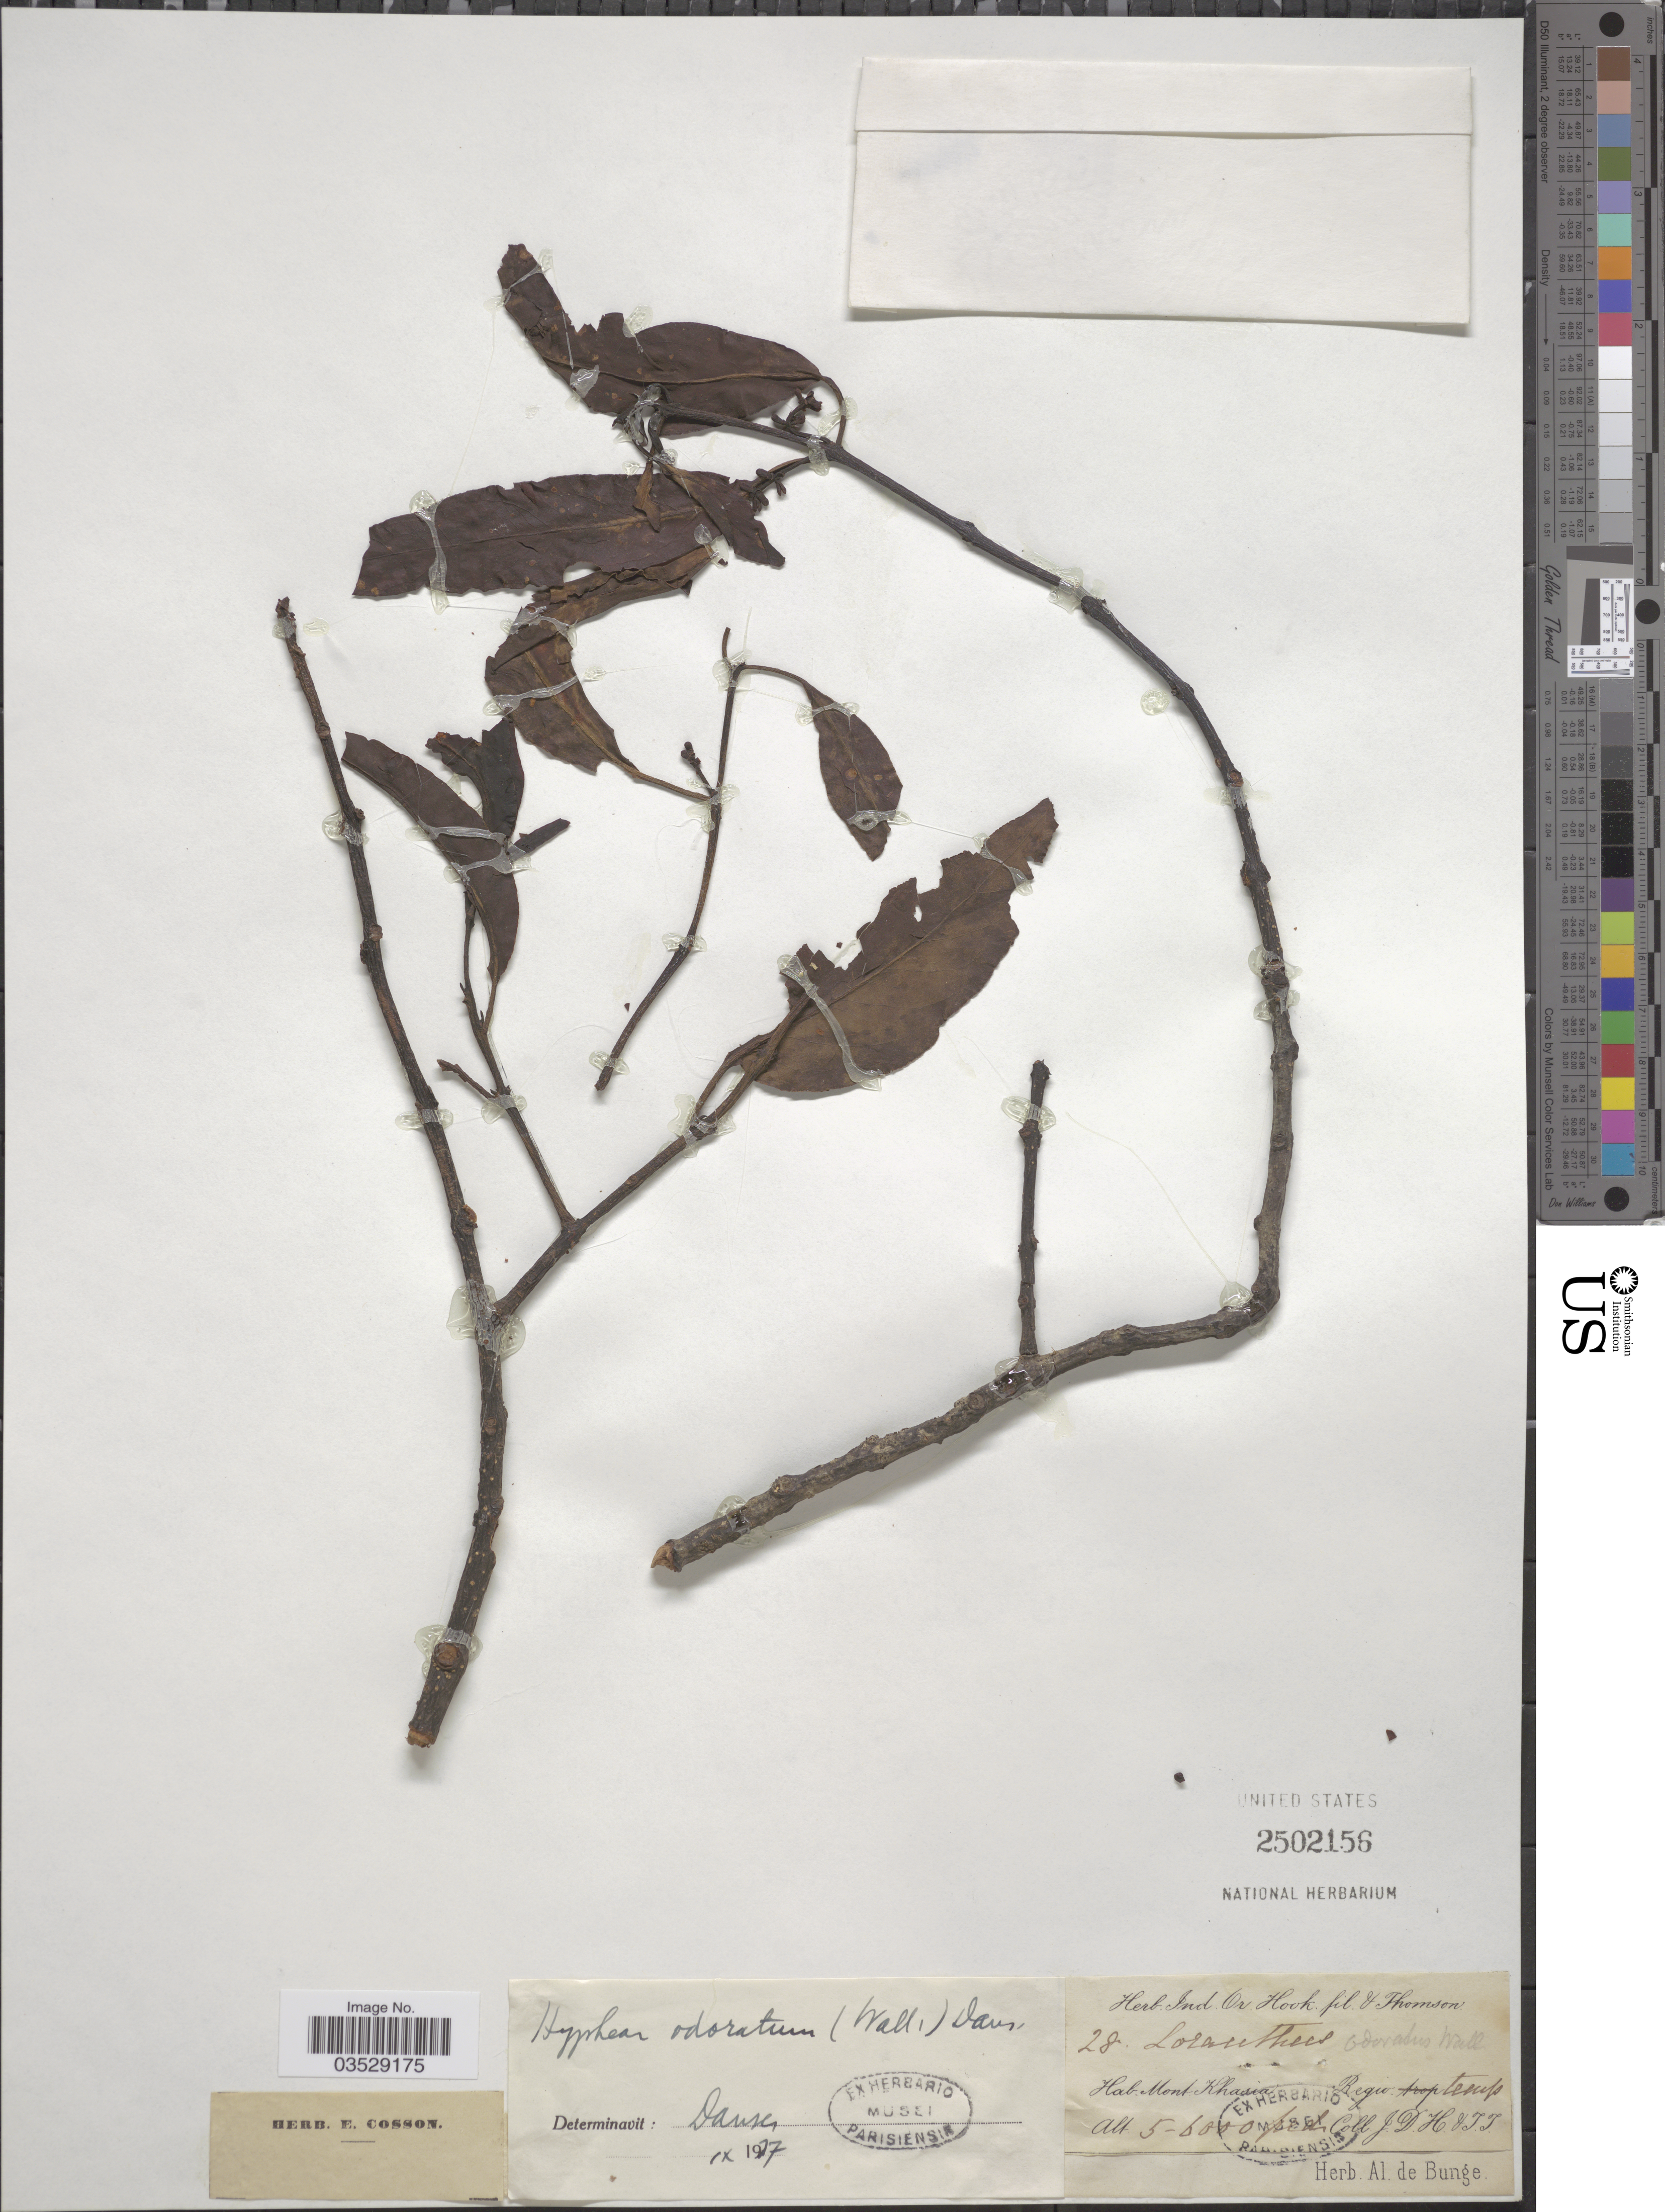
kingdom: Plantae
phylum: Tracheophyta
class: Magnoliopsida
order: Santalales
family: Loranthaceae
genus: Helixanthera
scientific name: Helixanthera odorata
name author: (Wall.) Rajasek.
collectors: J. D. Hooker & T. Thomson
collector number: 28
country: India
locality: Mont. Khasia.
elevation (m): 1524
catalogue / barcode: US 2502156